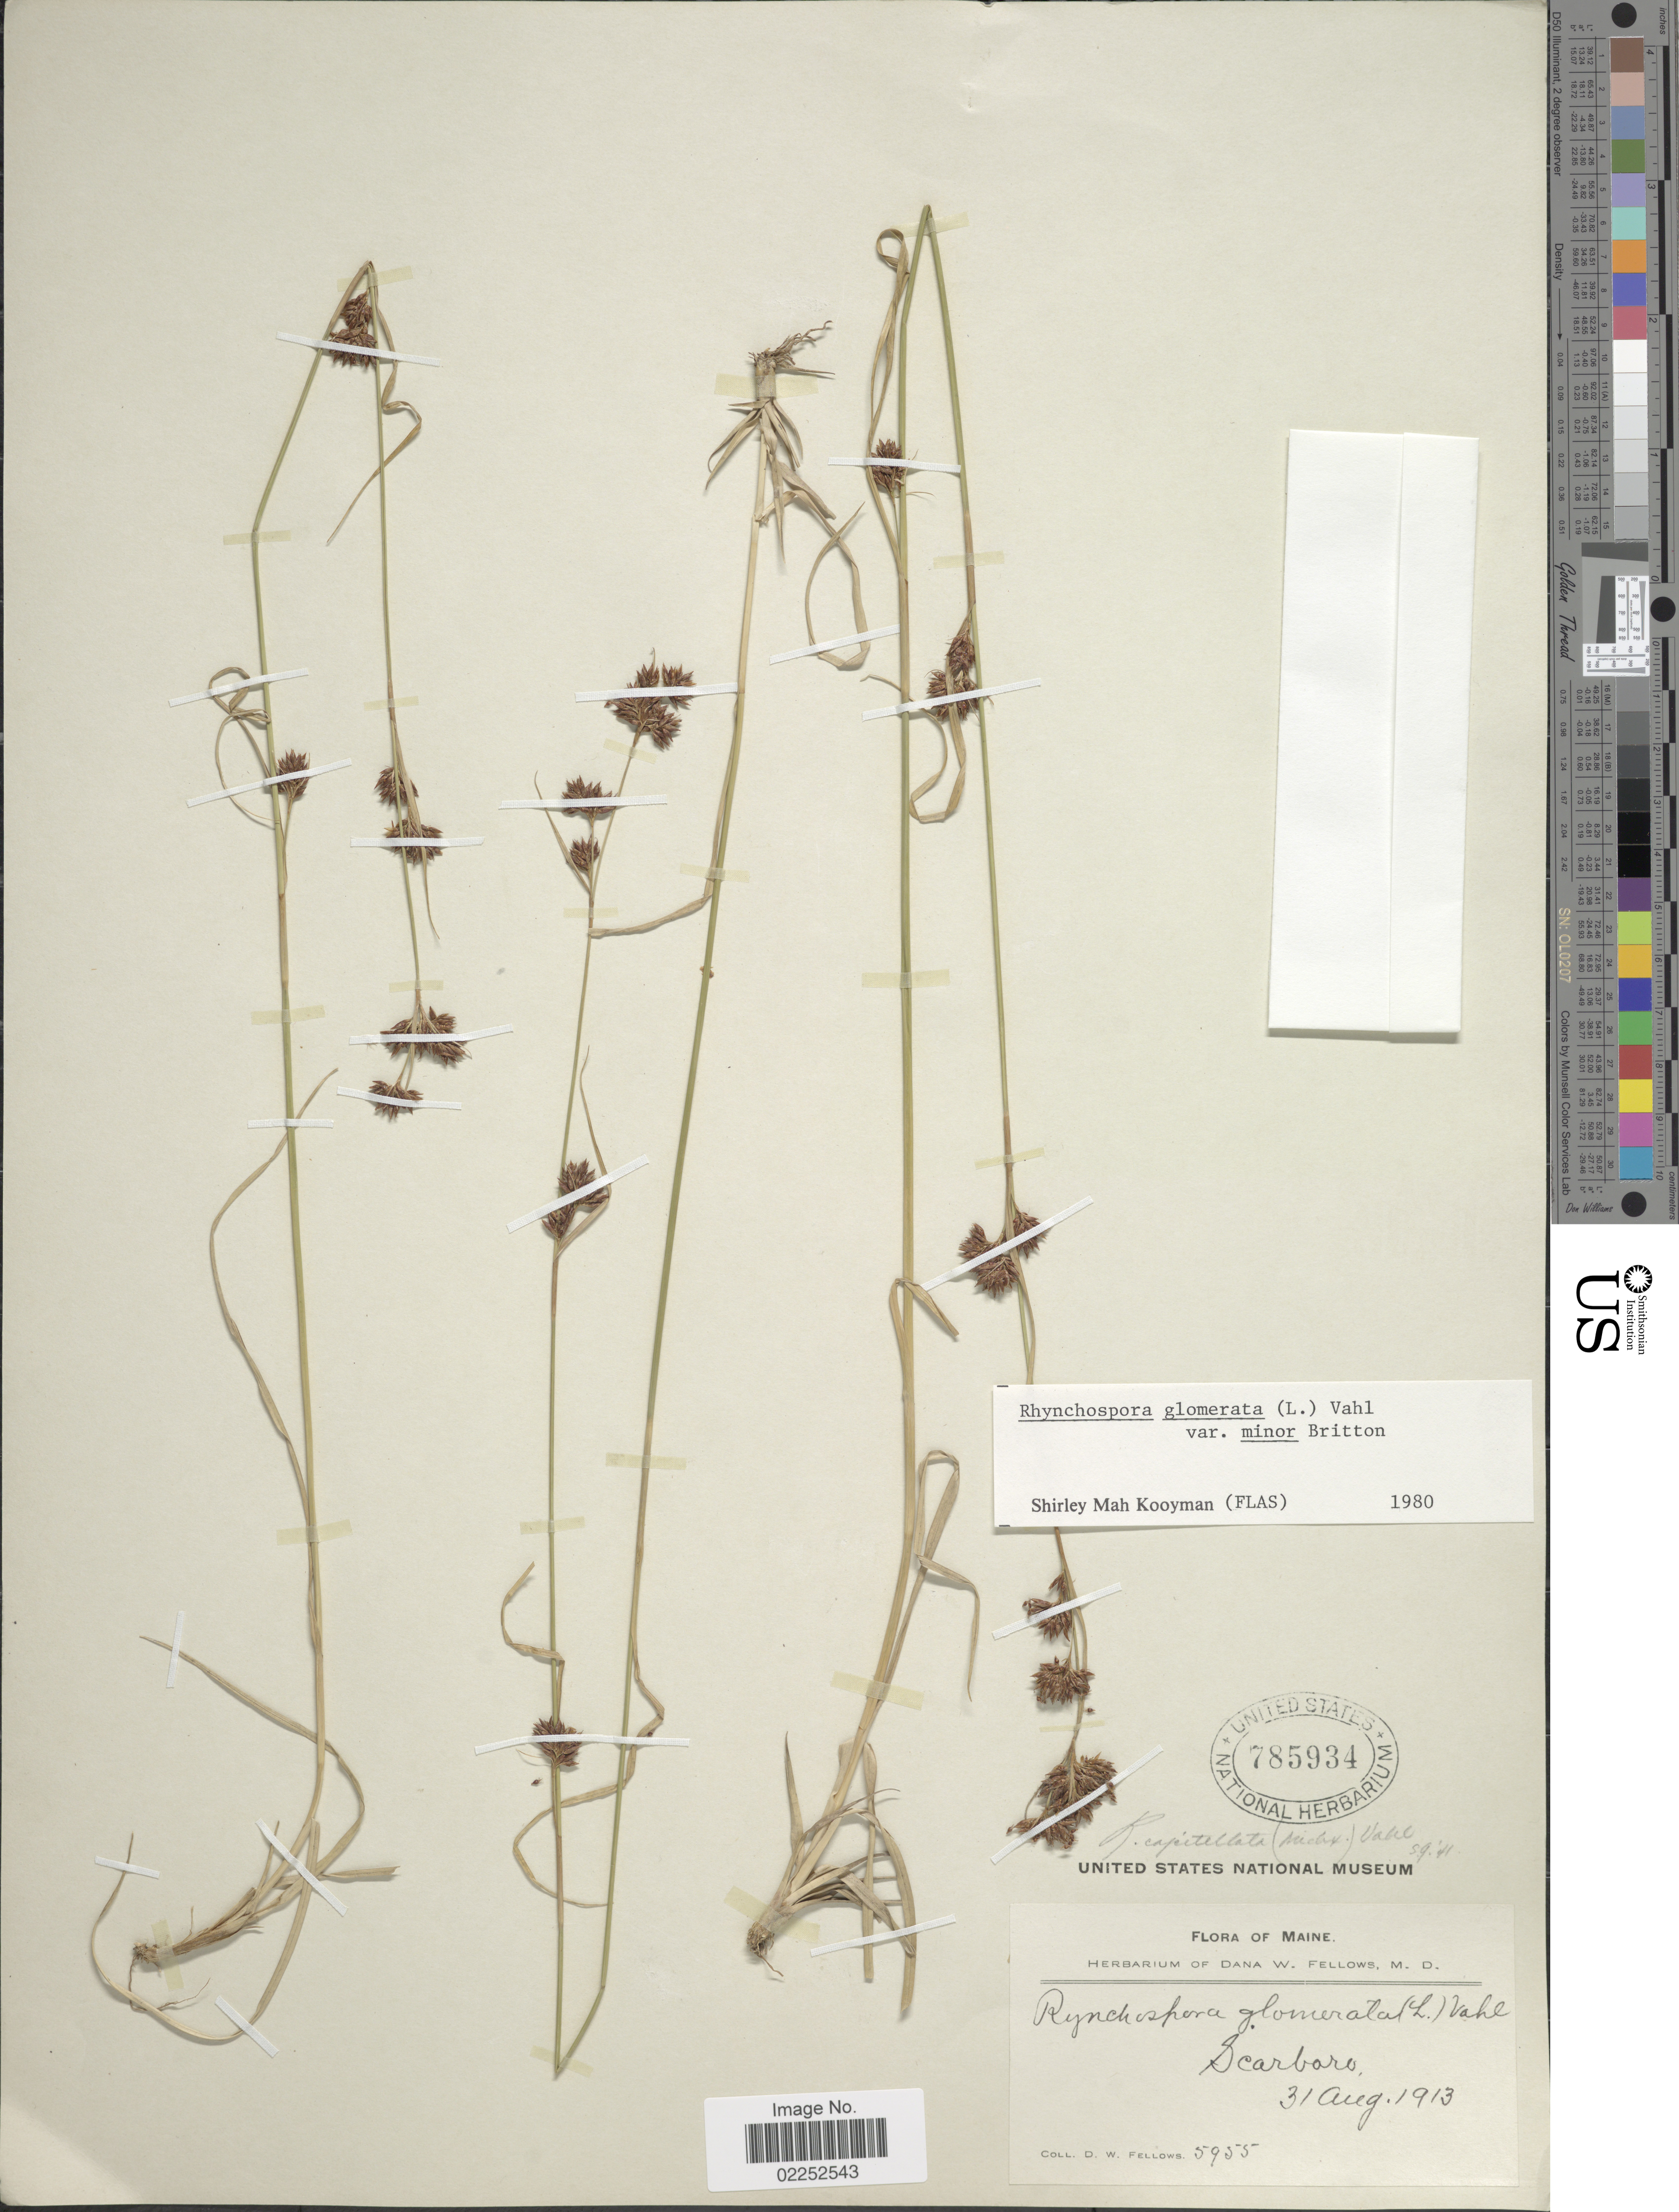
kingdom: Plantae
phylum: Tracheophyta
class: Liliopsida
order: Poales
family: Cyperaceae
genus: Rhynchospora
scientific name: Rhynchospora capitellata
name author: (Michx.) Vahl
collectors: D. W. Fellows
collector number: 5955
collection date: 1913-08-31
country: United States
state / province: Maine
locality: Scarboro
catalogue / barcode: US 785934